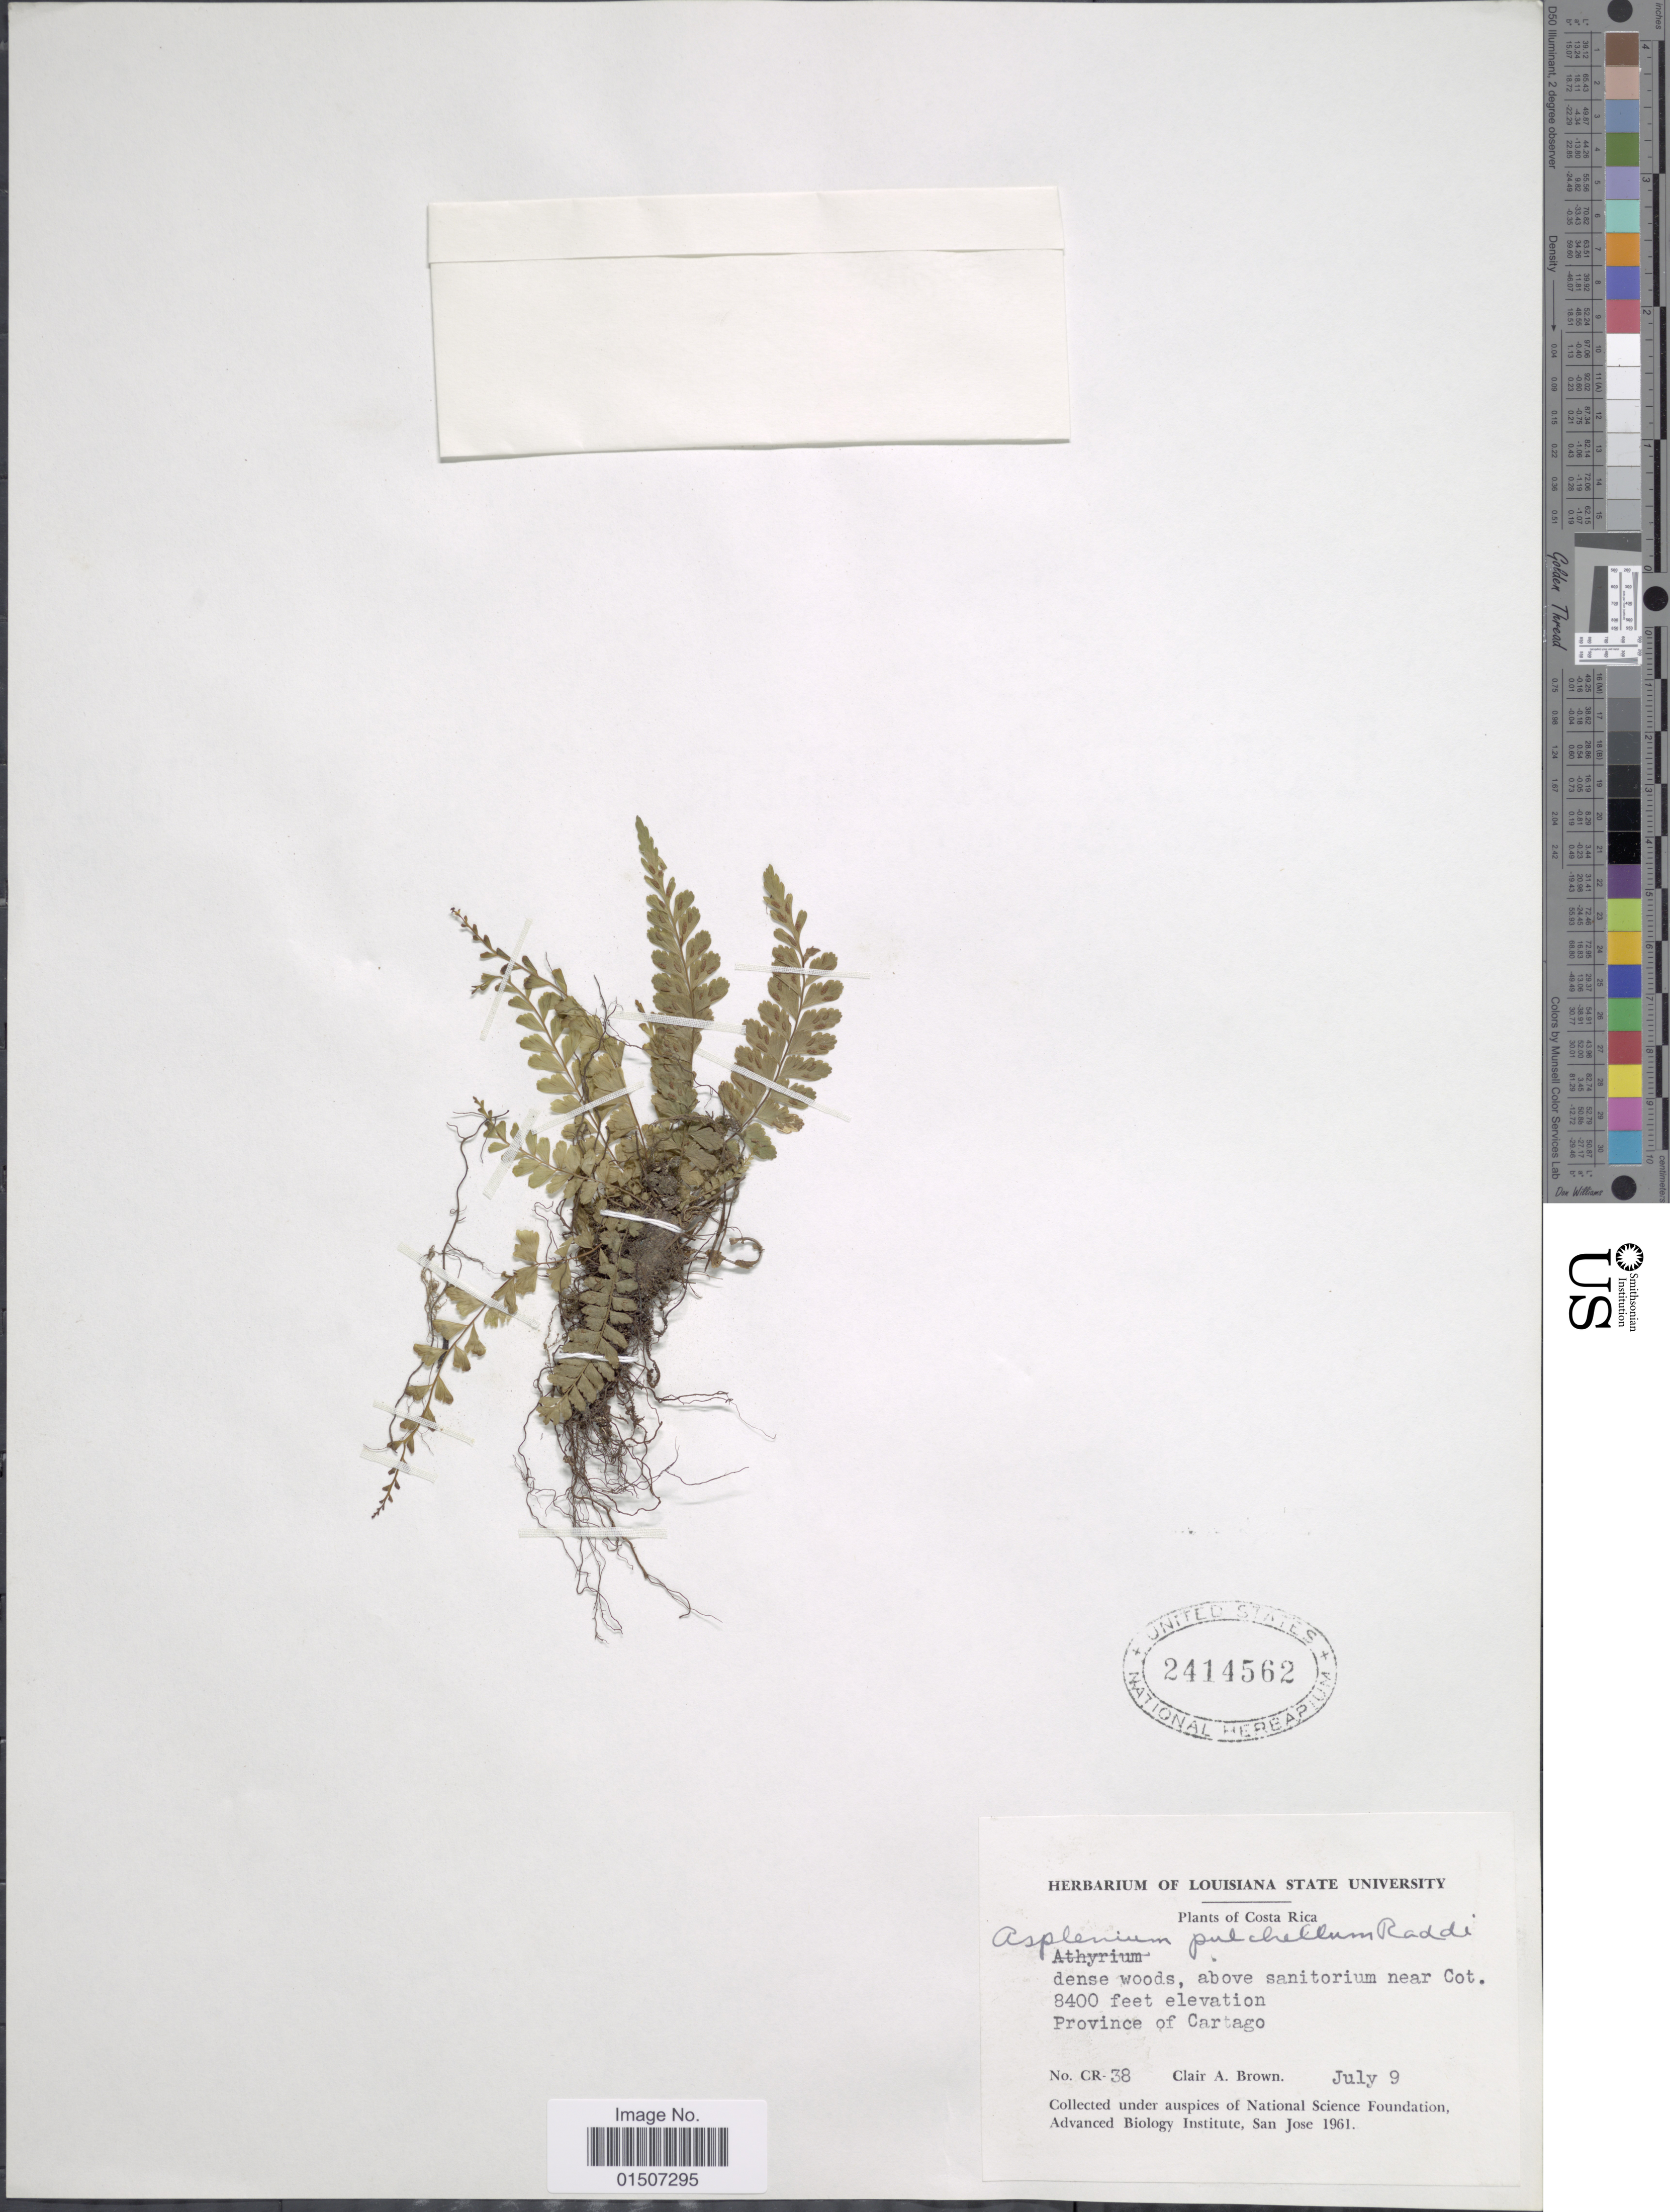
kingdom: Plantae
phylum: Tracheophyta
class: Polypodiopsida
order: Polypodiales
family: Aspleniaceae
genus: Asplenium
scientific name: Asplenium otites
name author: Link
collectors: C. A. Brown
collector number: CR-38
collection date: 1961-07-09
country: Costa Rica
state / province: Cartago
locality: Dense woods, above sanitorium near Cot.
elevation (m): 2560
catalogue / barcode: US 2414562